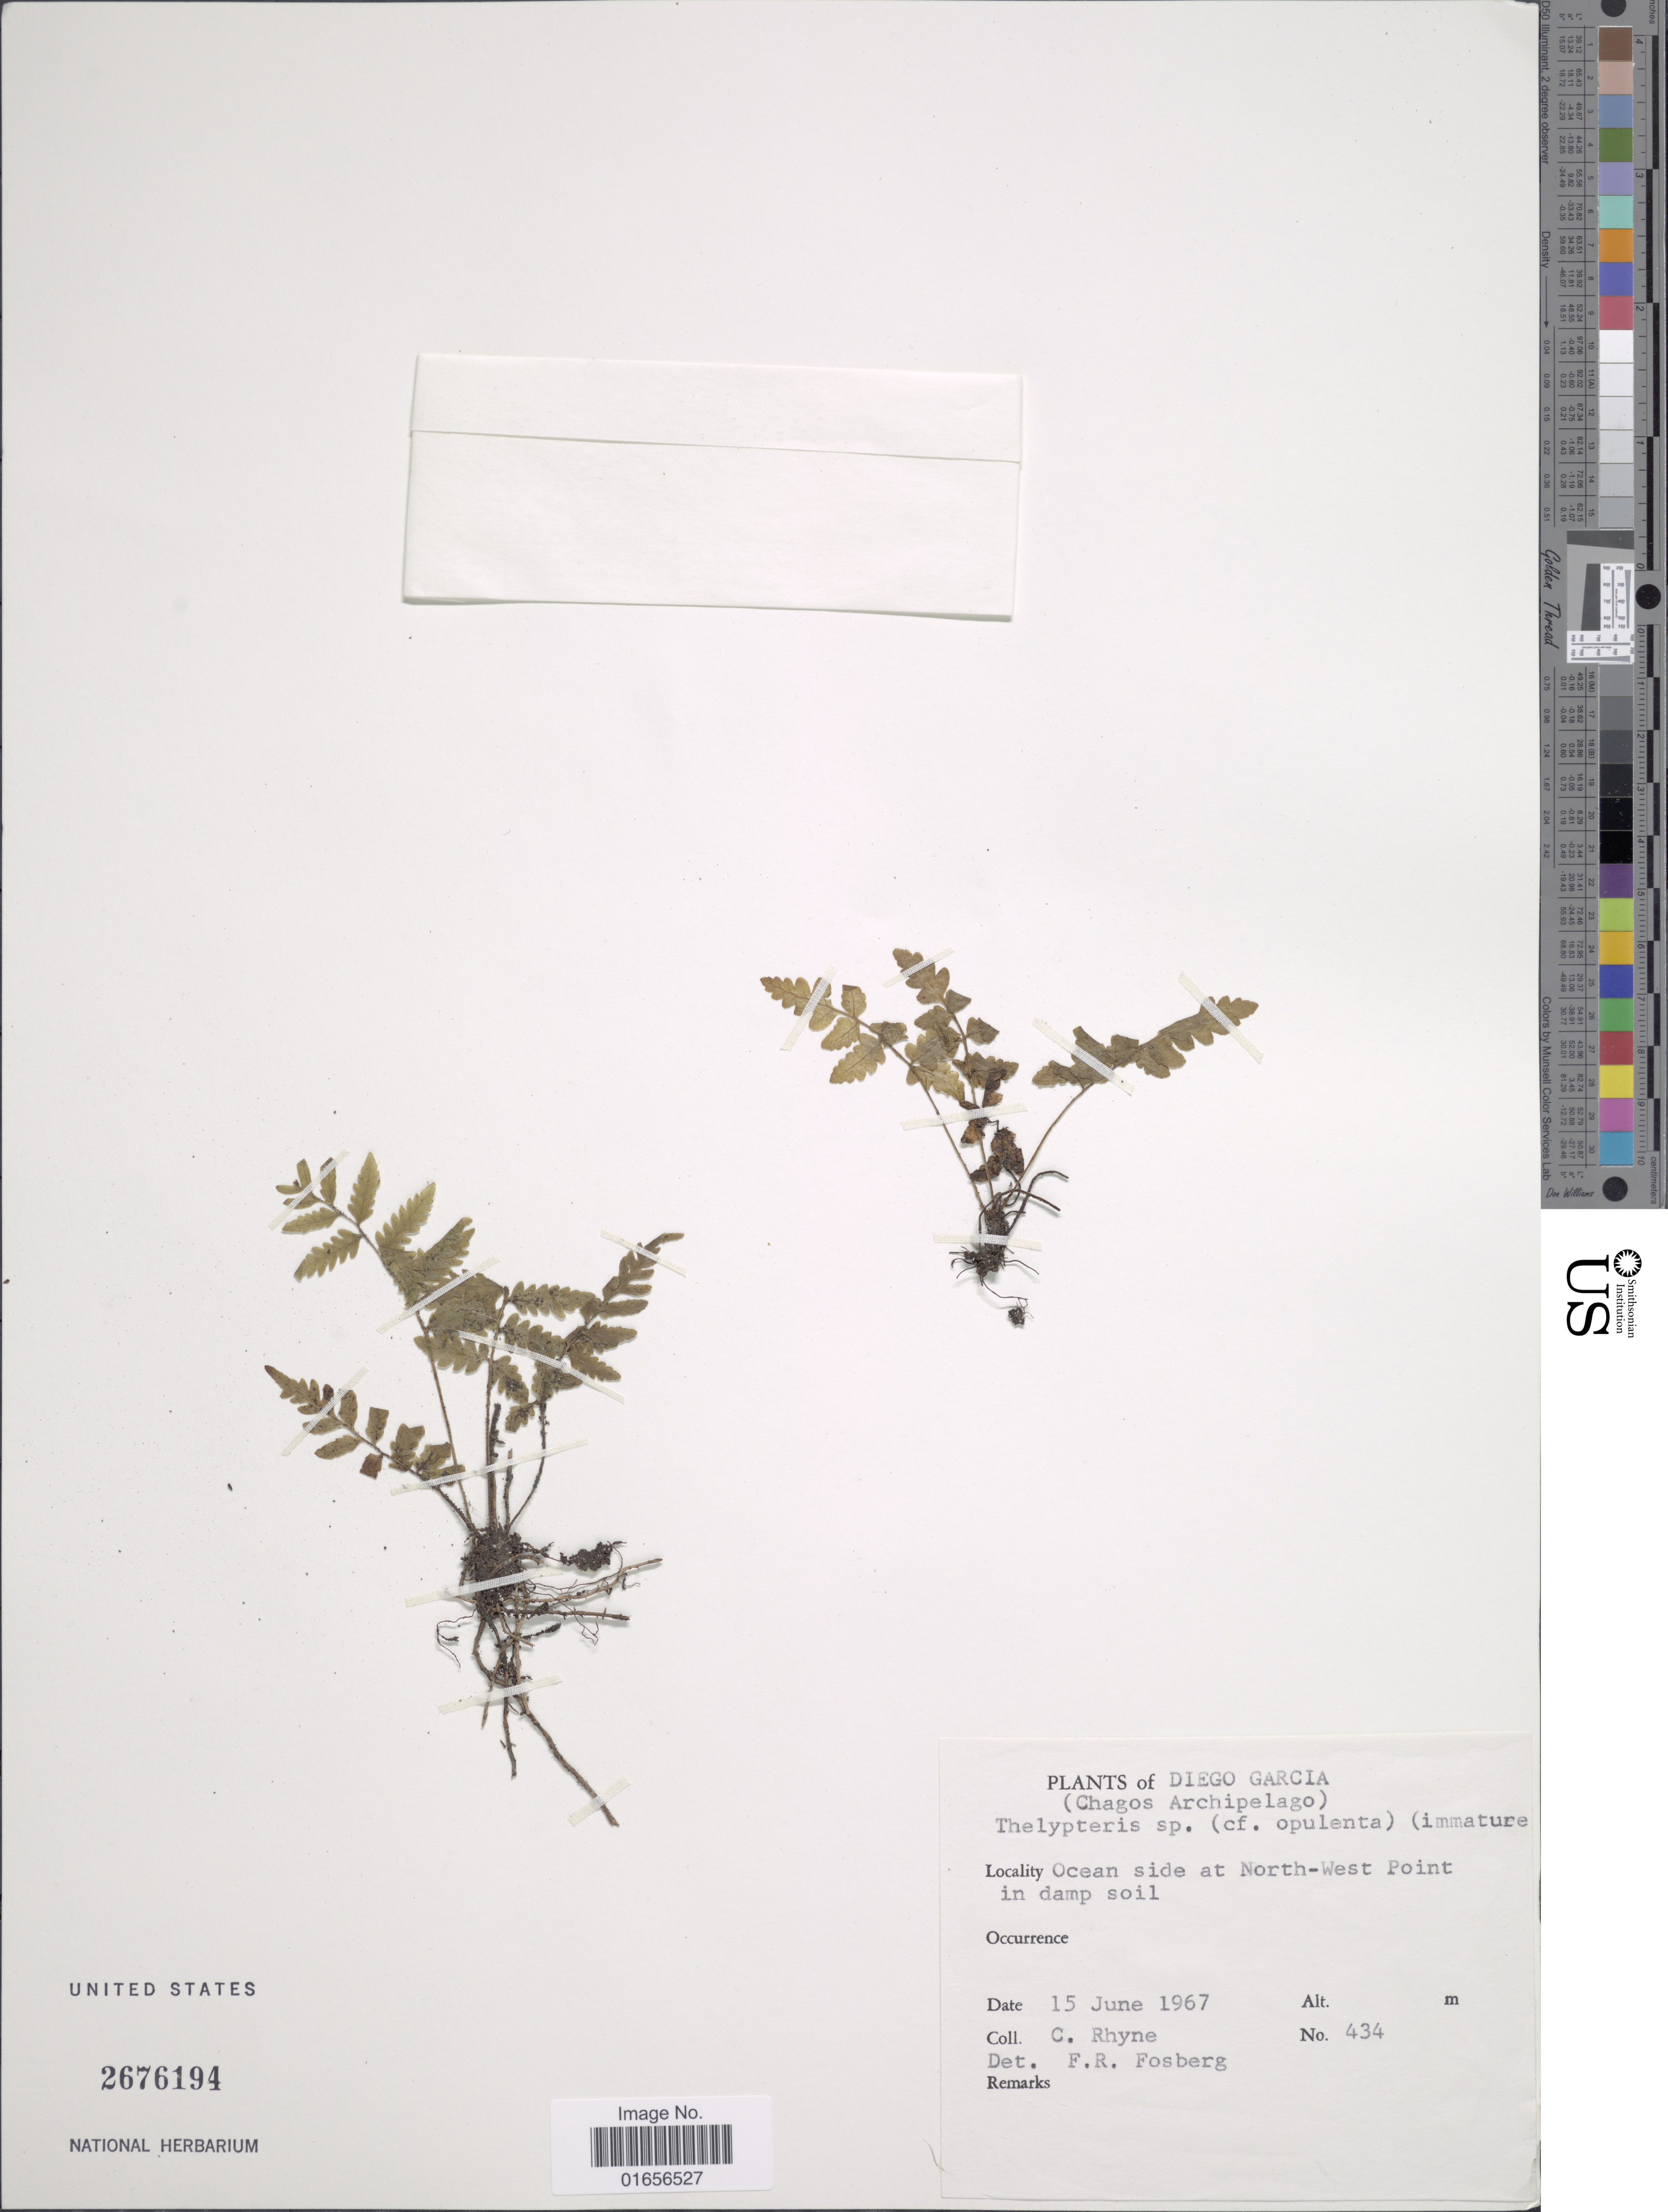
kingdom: Plantae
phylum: Tracheophyta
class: Polypodiopsida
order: Polypodiales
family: Thelypteridaceae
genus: Amphineuron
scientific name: Amphineuron opulentum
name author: (Kaulf.) Holttum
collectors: C. Rhyne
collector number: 434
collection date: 1967-06-15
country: British Indian Ocean Territory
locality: Diego Garcia (Chagos Archipelago), Ocean side at North-West Point in damp soil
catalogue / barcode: US 2676194